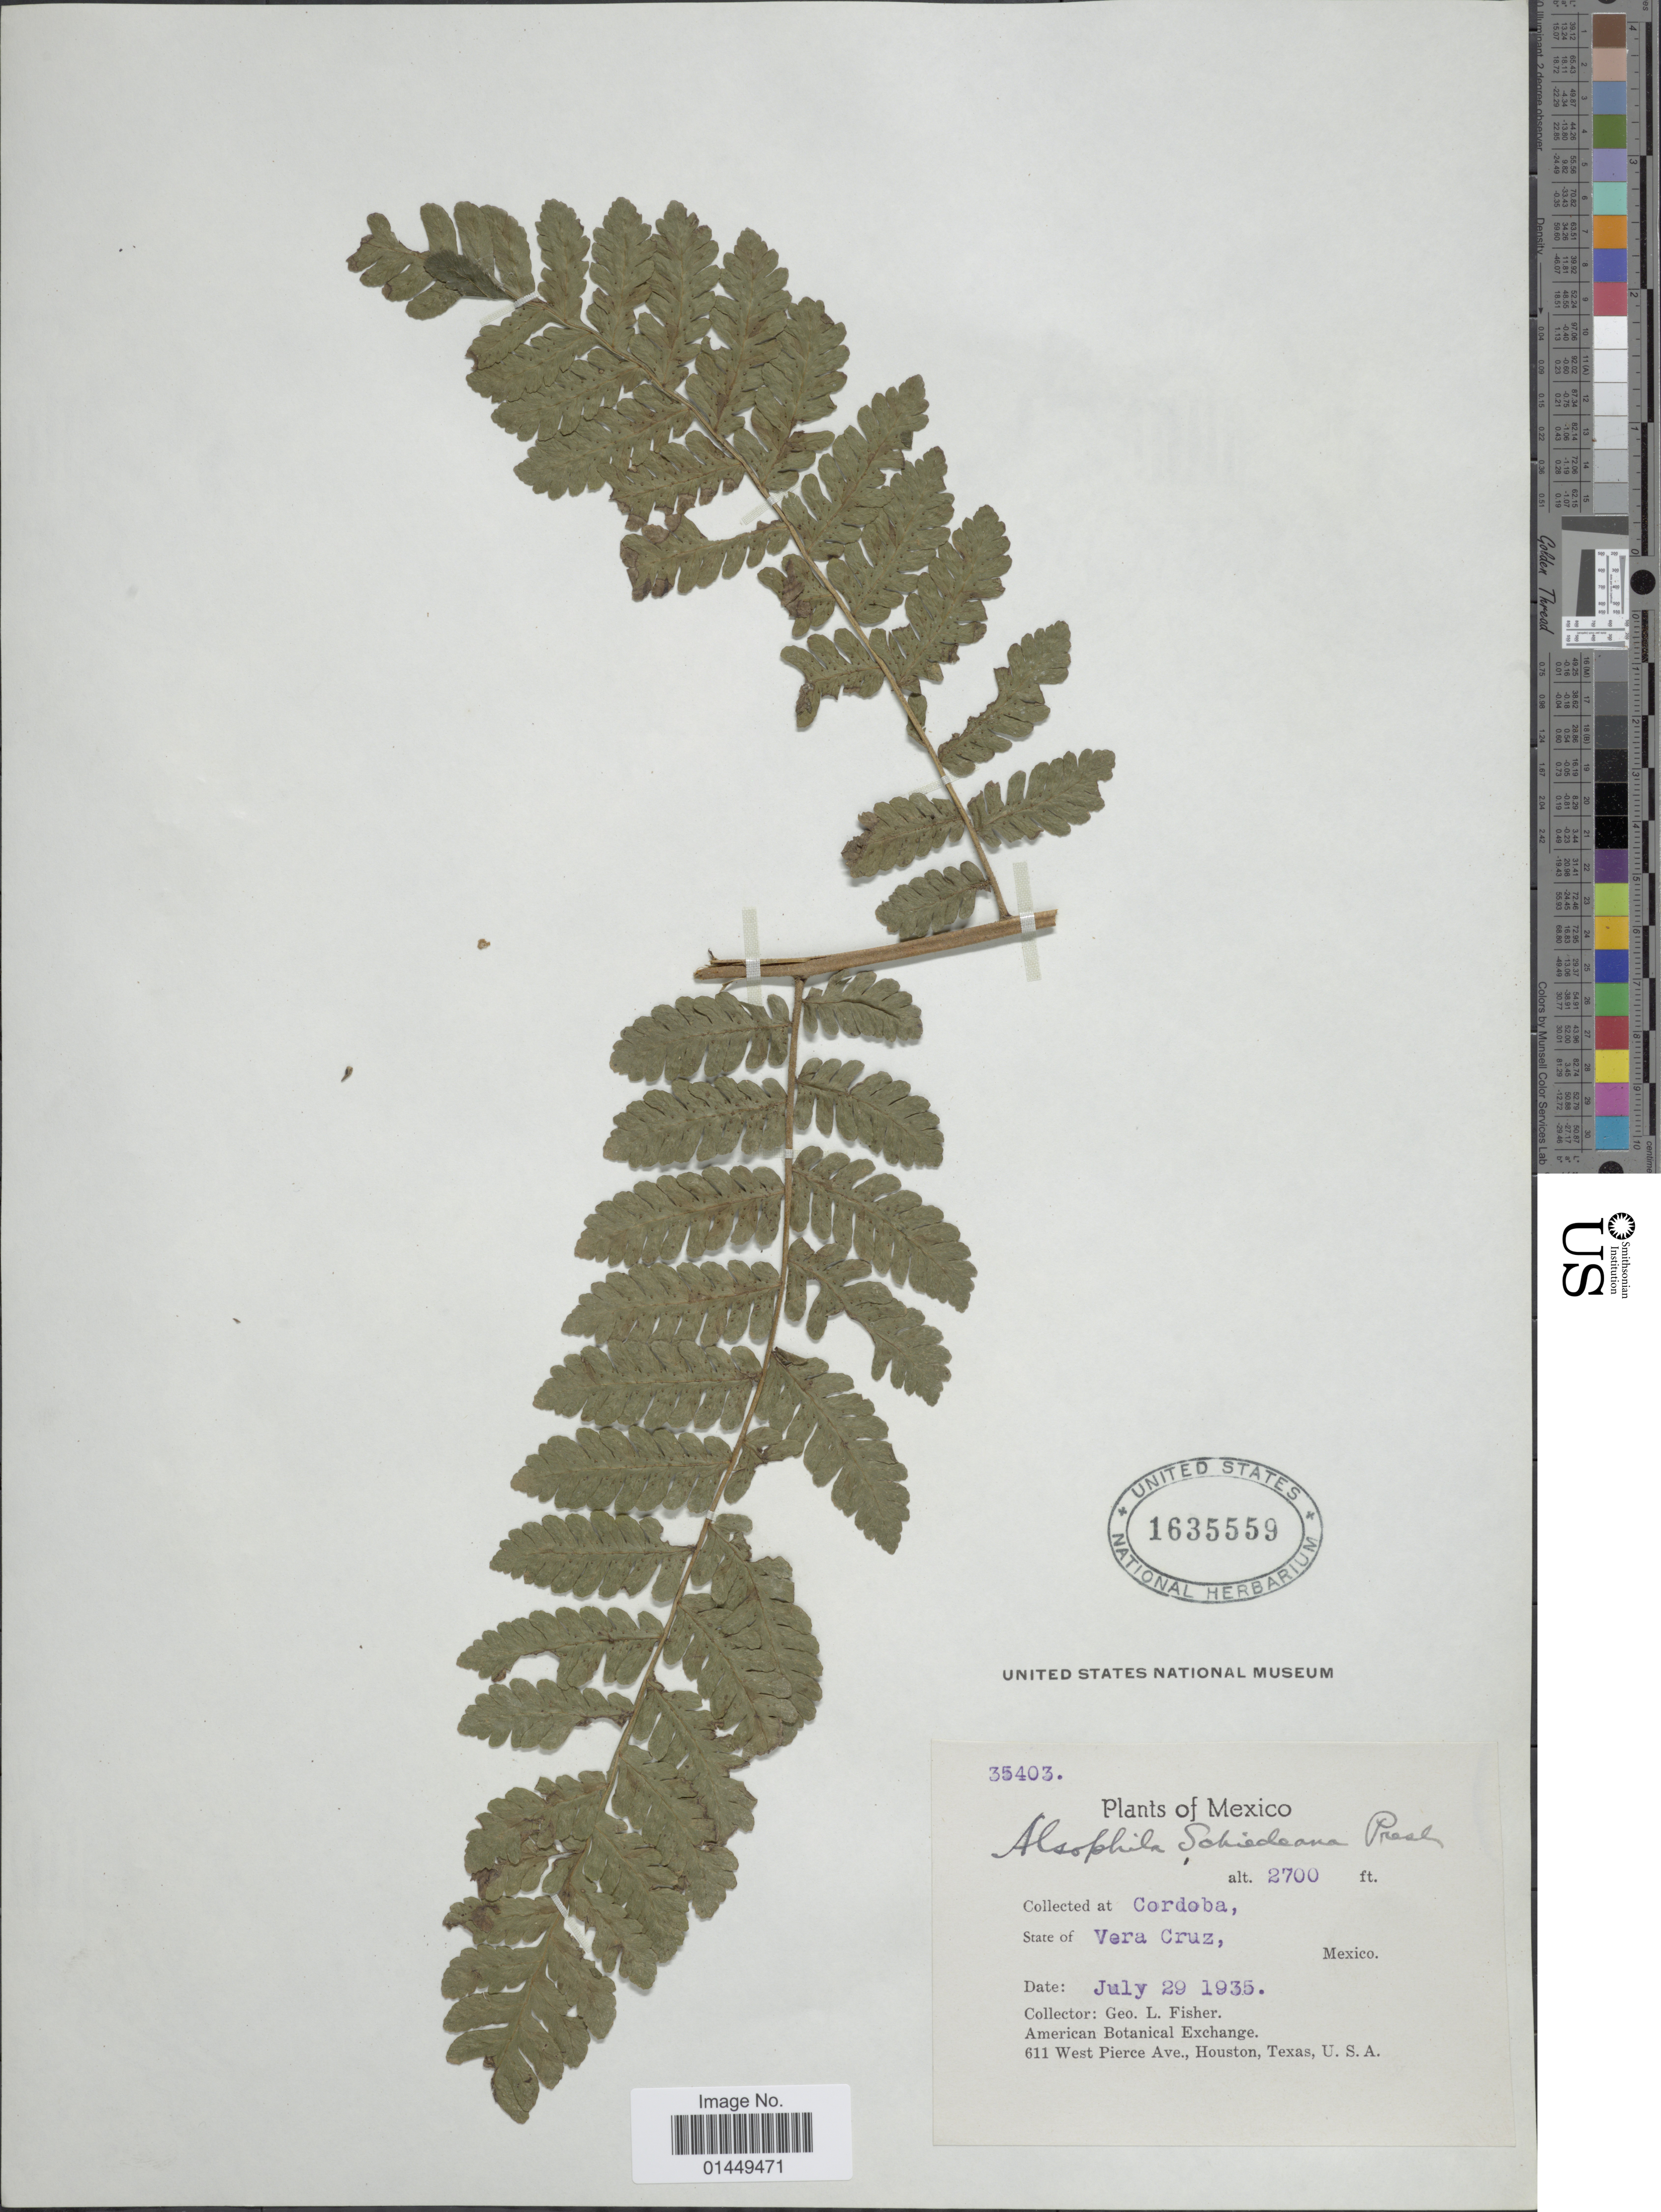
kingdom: Plantae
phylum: Tracheophyta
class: Polypodiopsida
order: Cyatheales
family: Cyatheaceae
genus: Cyathea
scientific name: Cyathea schiedeana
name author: (C. Presl) Domin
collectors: G. L. Fisher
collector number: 35403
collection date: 1935-07-29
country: Mexico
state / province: Veracruz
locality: Cordova, State of Vera Cruz, Mexico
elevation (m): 823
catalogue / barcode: US 1635559